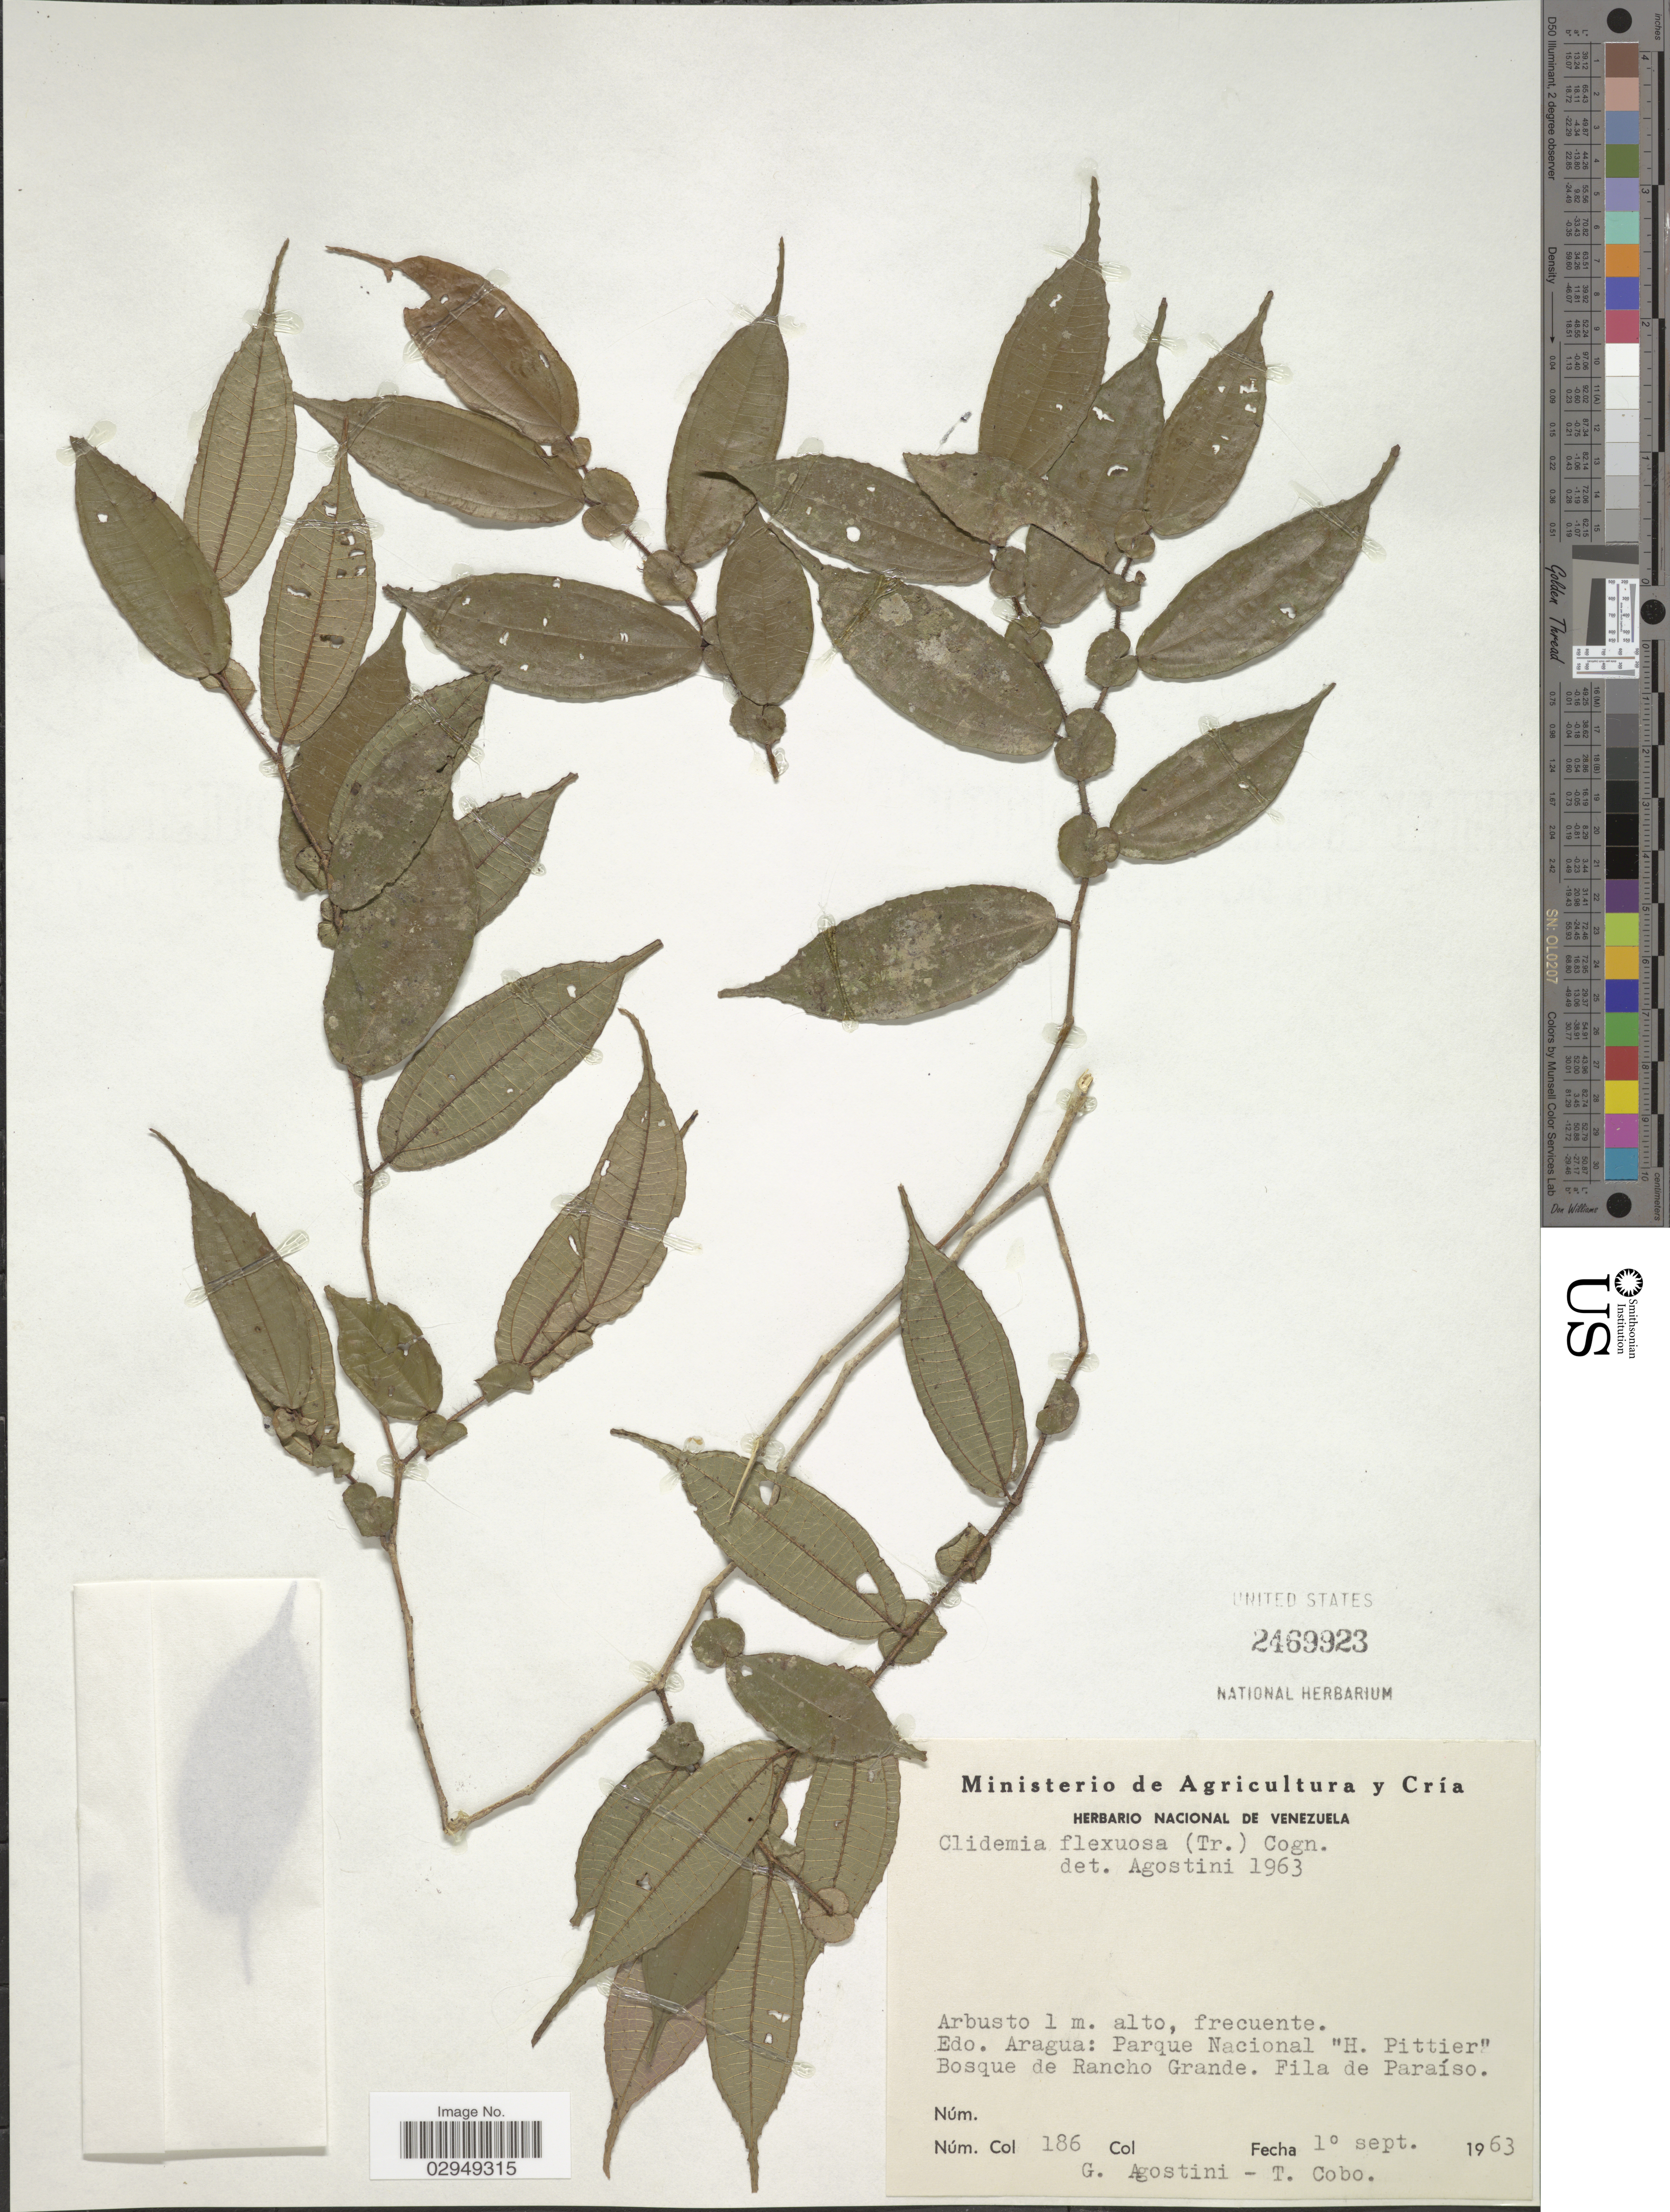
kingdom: Plantae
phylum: Tracheophyta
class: Magnoliopsida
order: Myrtales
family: Melastomataceae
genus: Clidemia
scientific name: Clidemia flexuosa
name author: (Triana) Cogn.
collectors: G. Agostini & T. Cobo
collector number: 186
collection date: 1963-09-01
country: Venezuela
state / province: Aragua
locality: Edo. Aragua: Parque Nacional "H. Pittier". Bosque de Rancho Grande. Fila de Paraíso.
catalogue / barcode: US 2469923